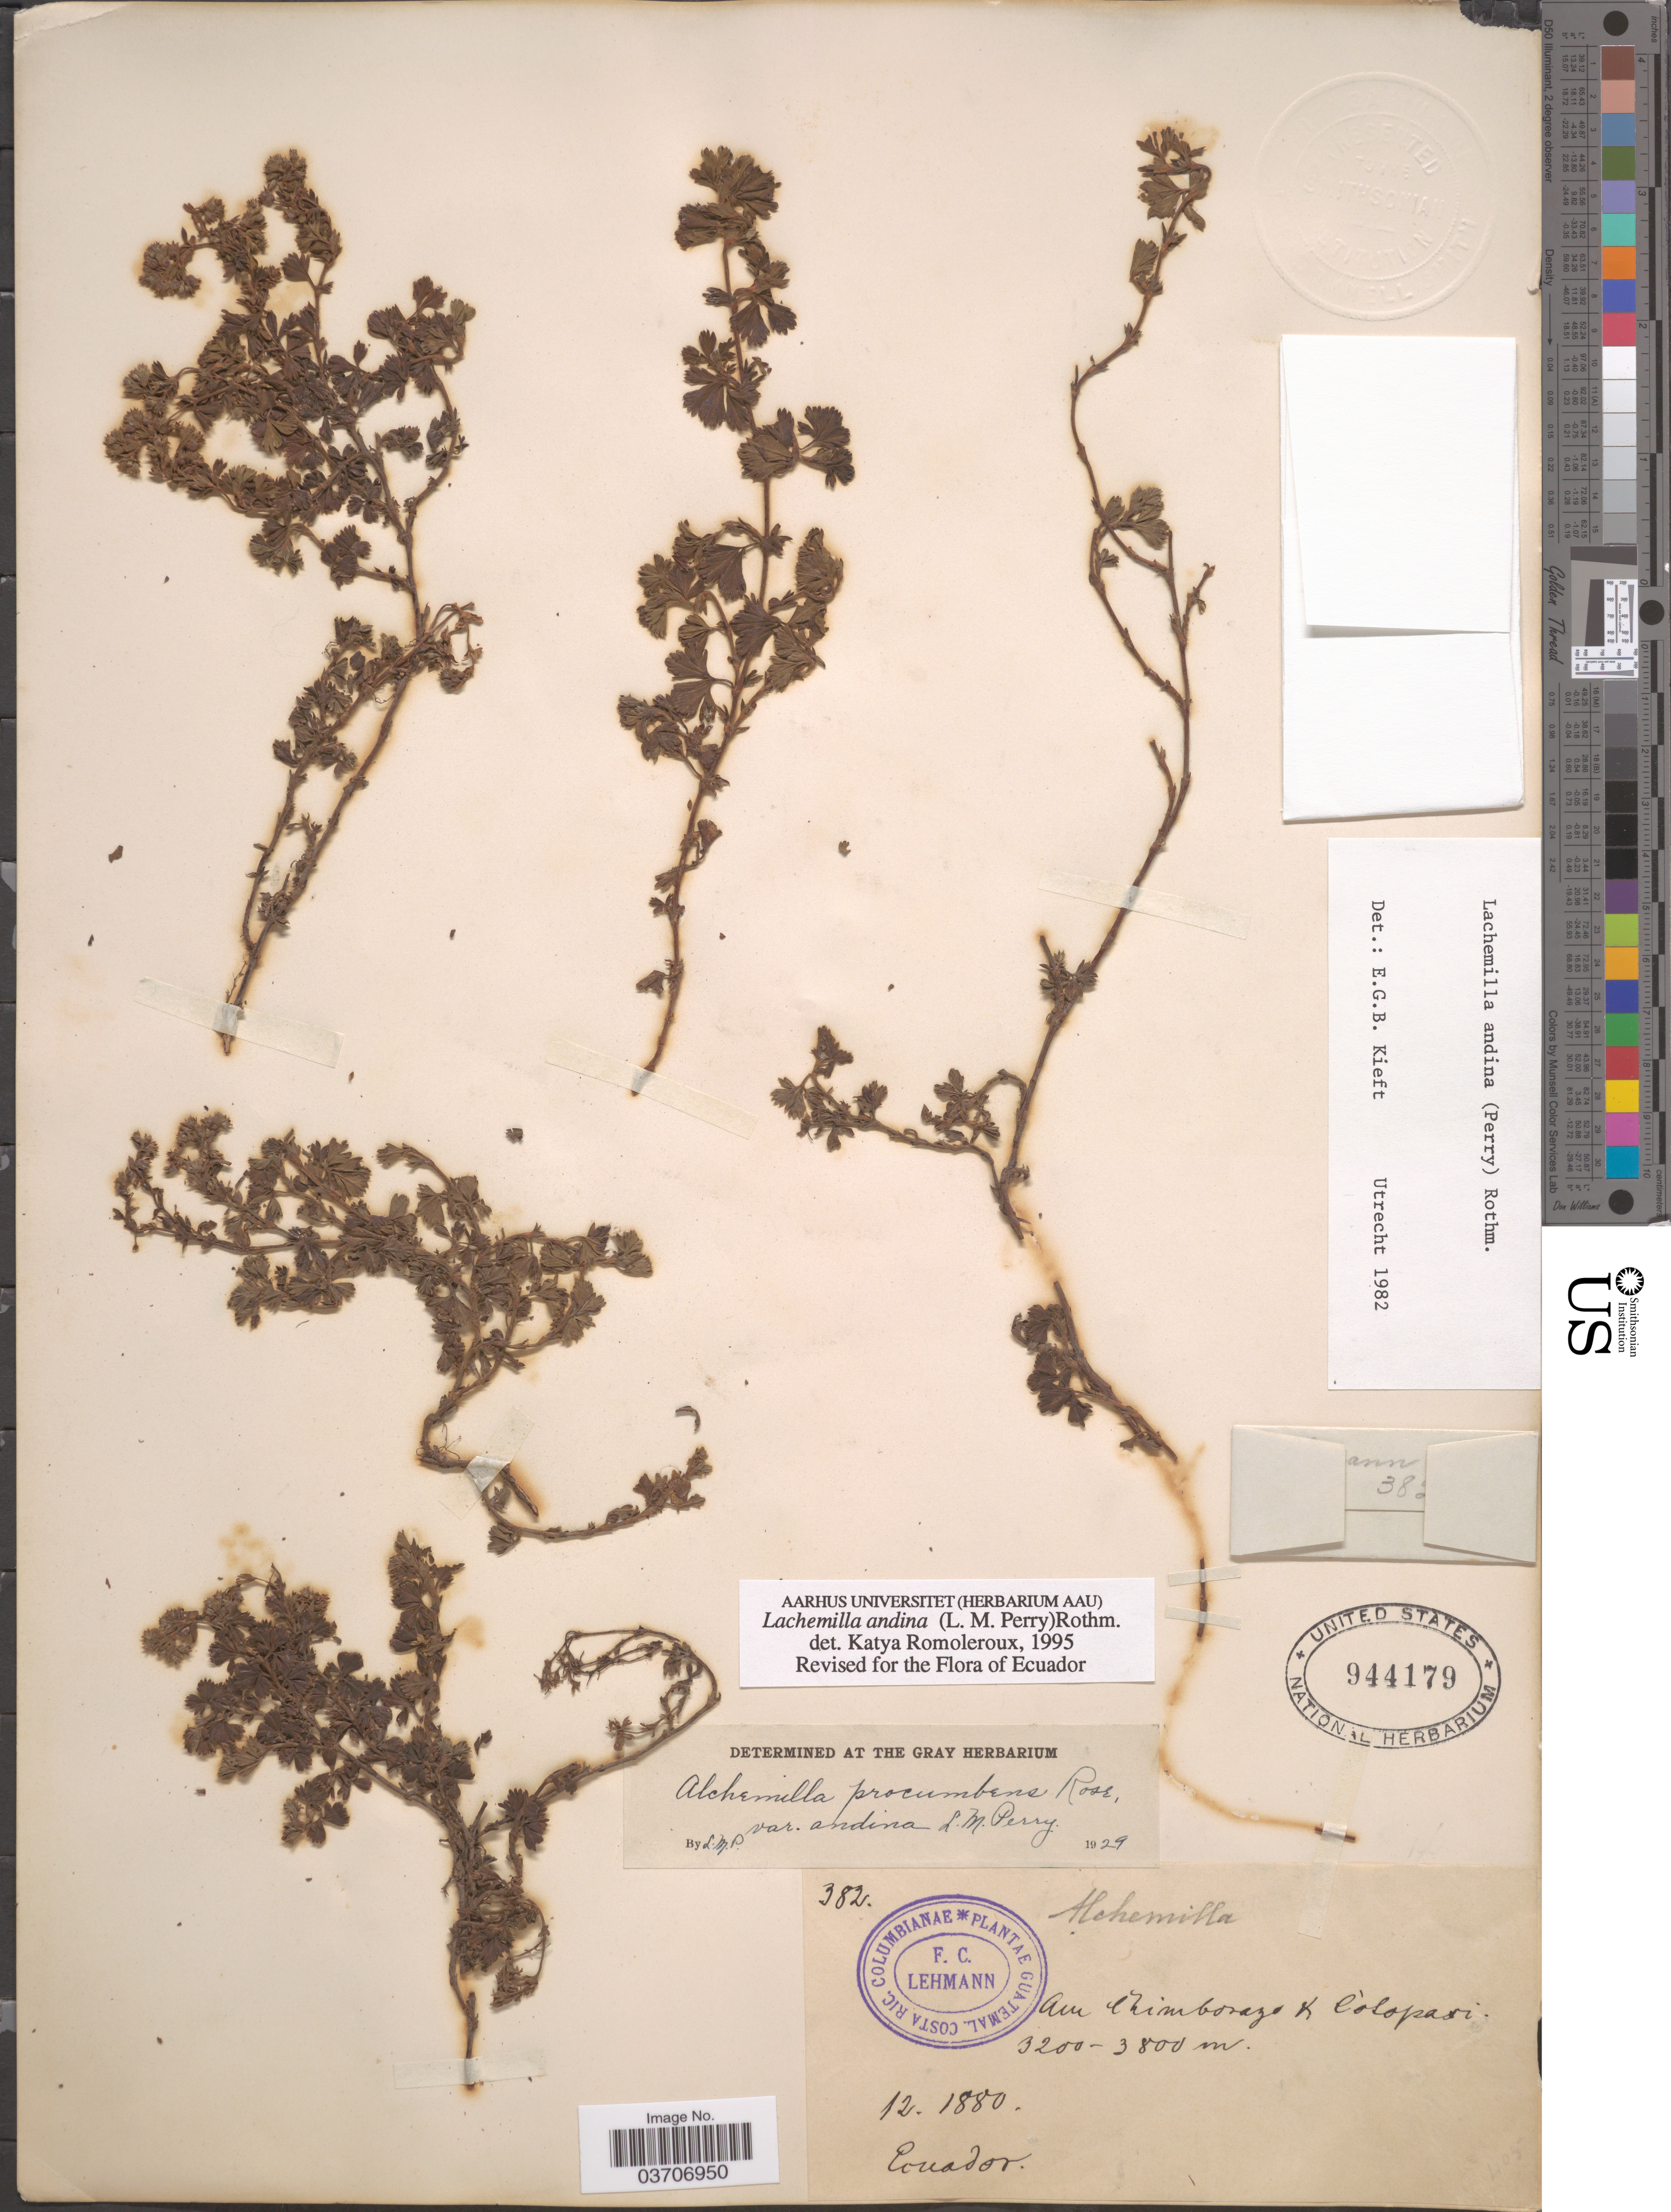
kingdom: Plantae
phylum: Tracheophyta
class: Magnoliopsida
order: Rosales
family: Rosaceae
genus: Lachemilla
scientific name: Lachemilla andina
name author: (L.M. Perry) Rothm.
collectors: F. C. Lehmann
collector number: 382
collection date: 1880-12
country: Ecuador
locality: Am Chimborazo & Cotopaxi.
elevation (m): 3200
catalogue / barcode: US 944179